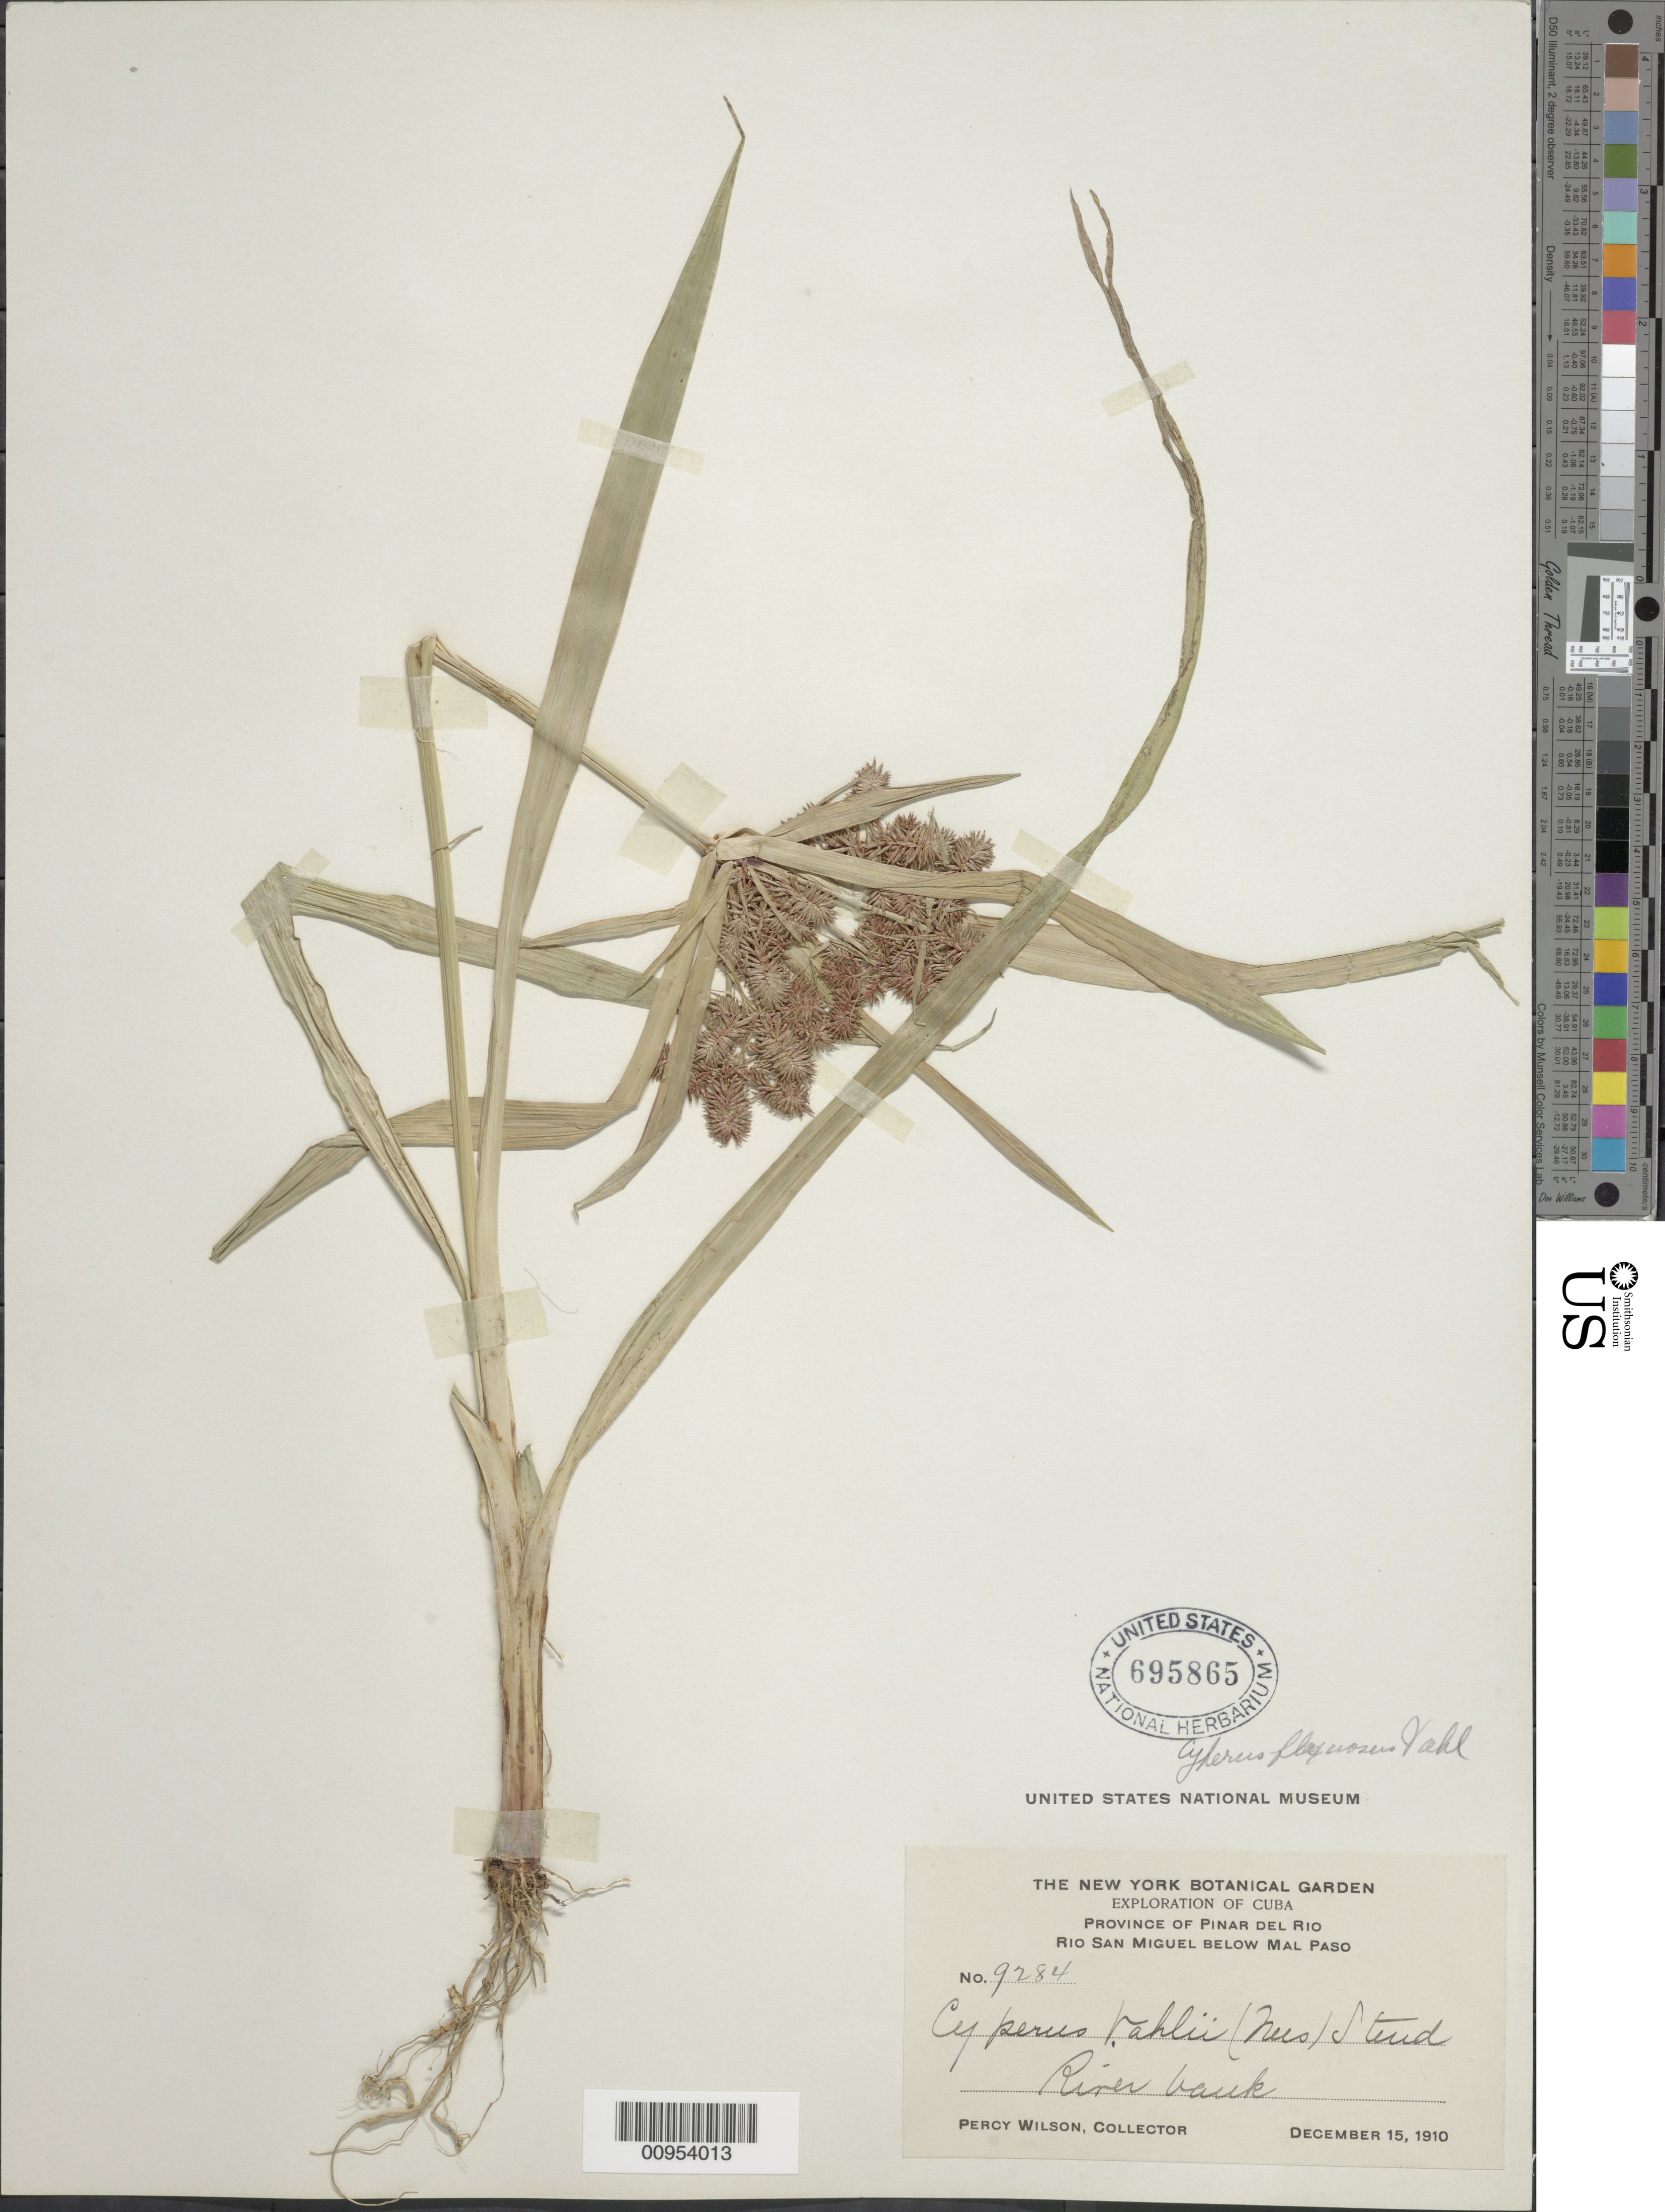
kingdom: Plantae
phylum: Tracheophyta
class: Liliopsida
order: Poales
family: Cyperaceae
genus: Cyperus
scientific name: Cyperus ferax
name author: Rich.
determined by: Strong, Mark T., (BOT), Smithsonian Institution - National Museum of Natural History (UNITED STATES)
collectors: P. Wilson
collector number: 9284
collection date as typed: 15 Dec 1910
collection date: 1910-12-15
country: Cuba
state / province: Pinar del Rio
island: Cuba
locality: Rio San Miguel below Mal Paso, river bank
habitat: River bank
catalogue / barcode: US 695865